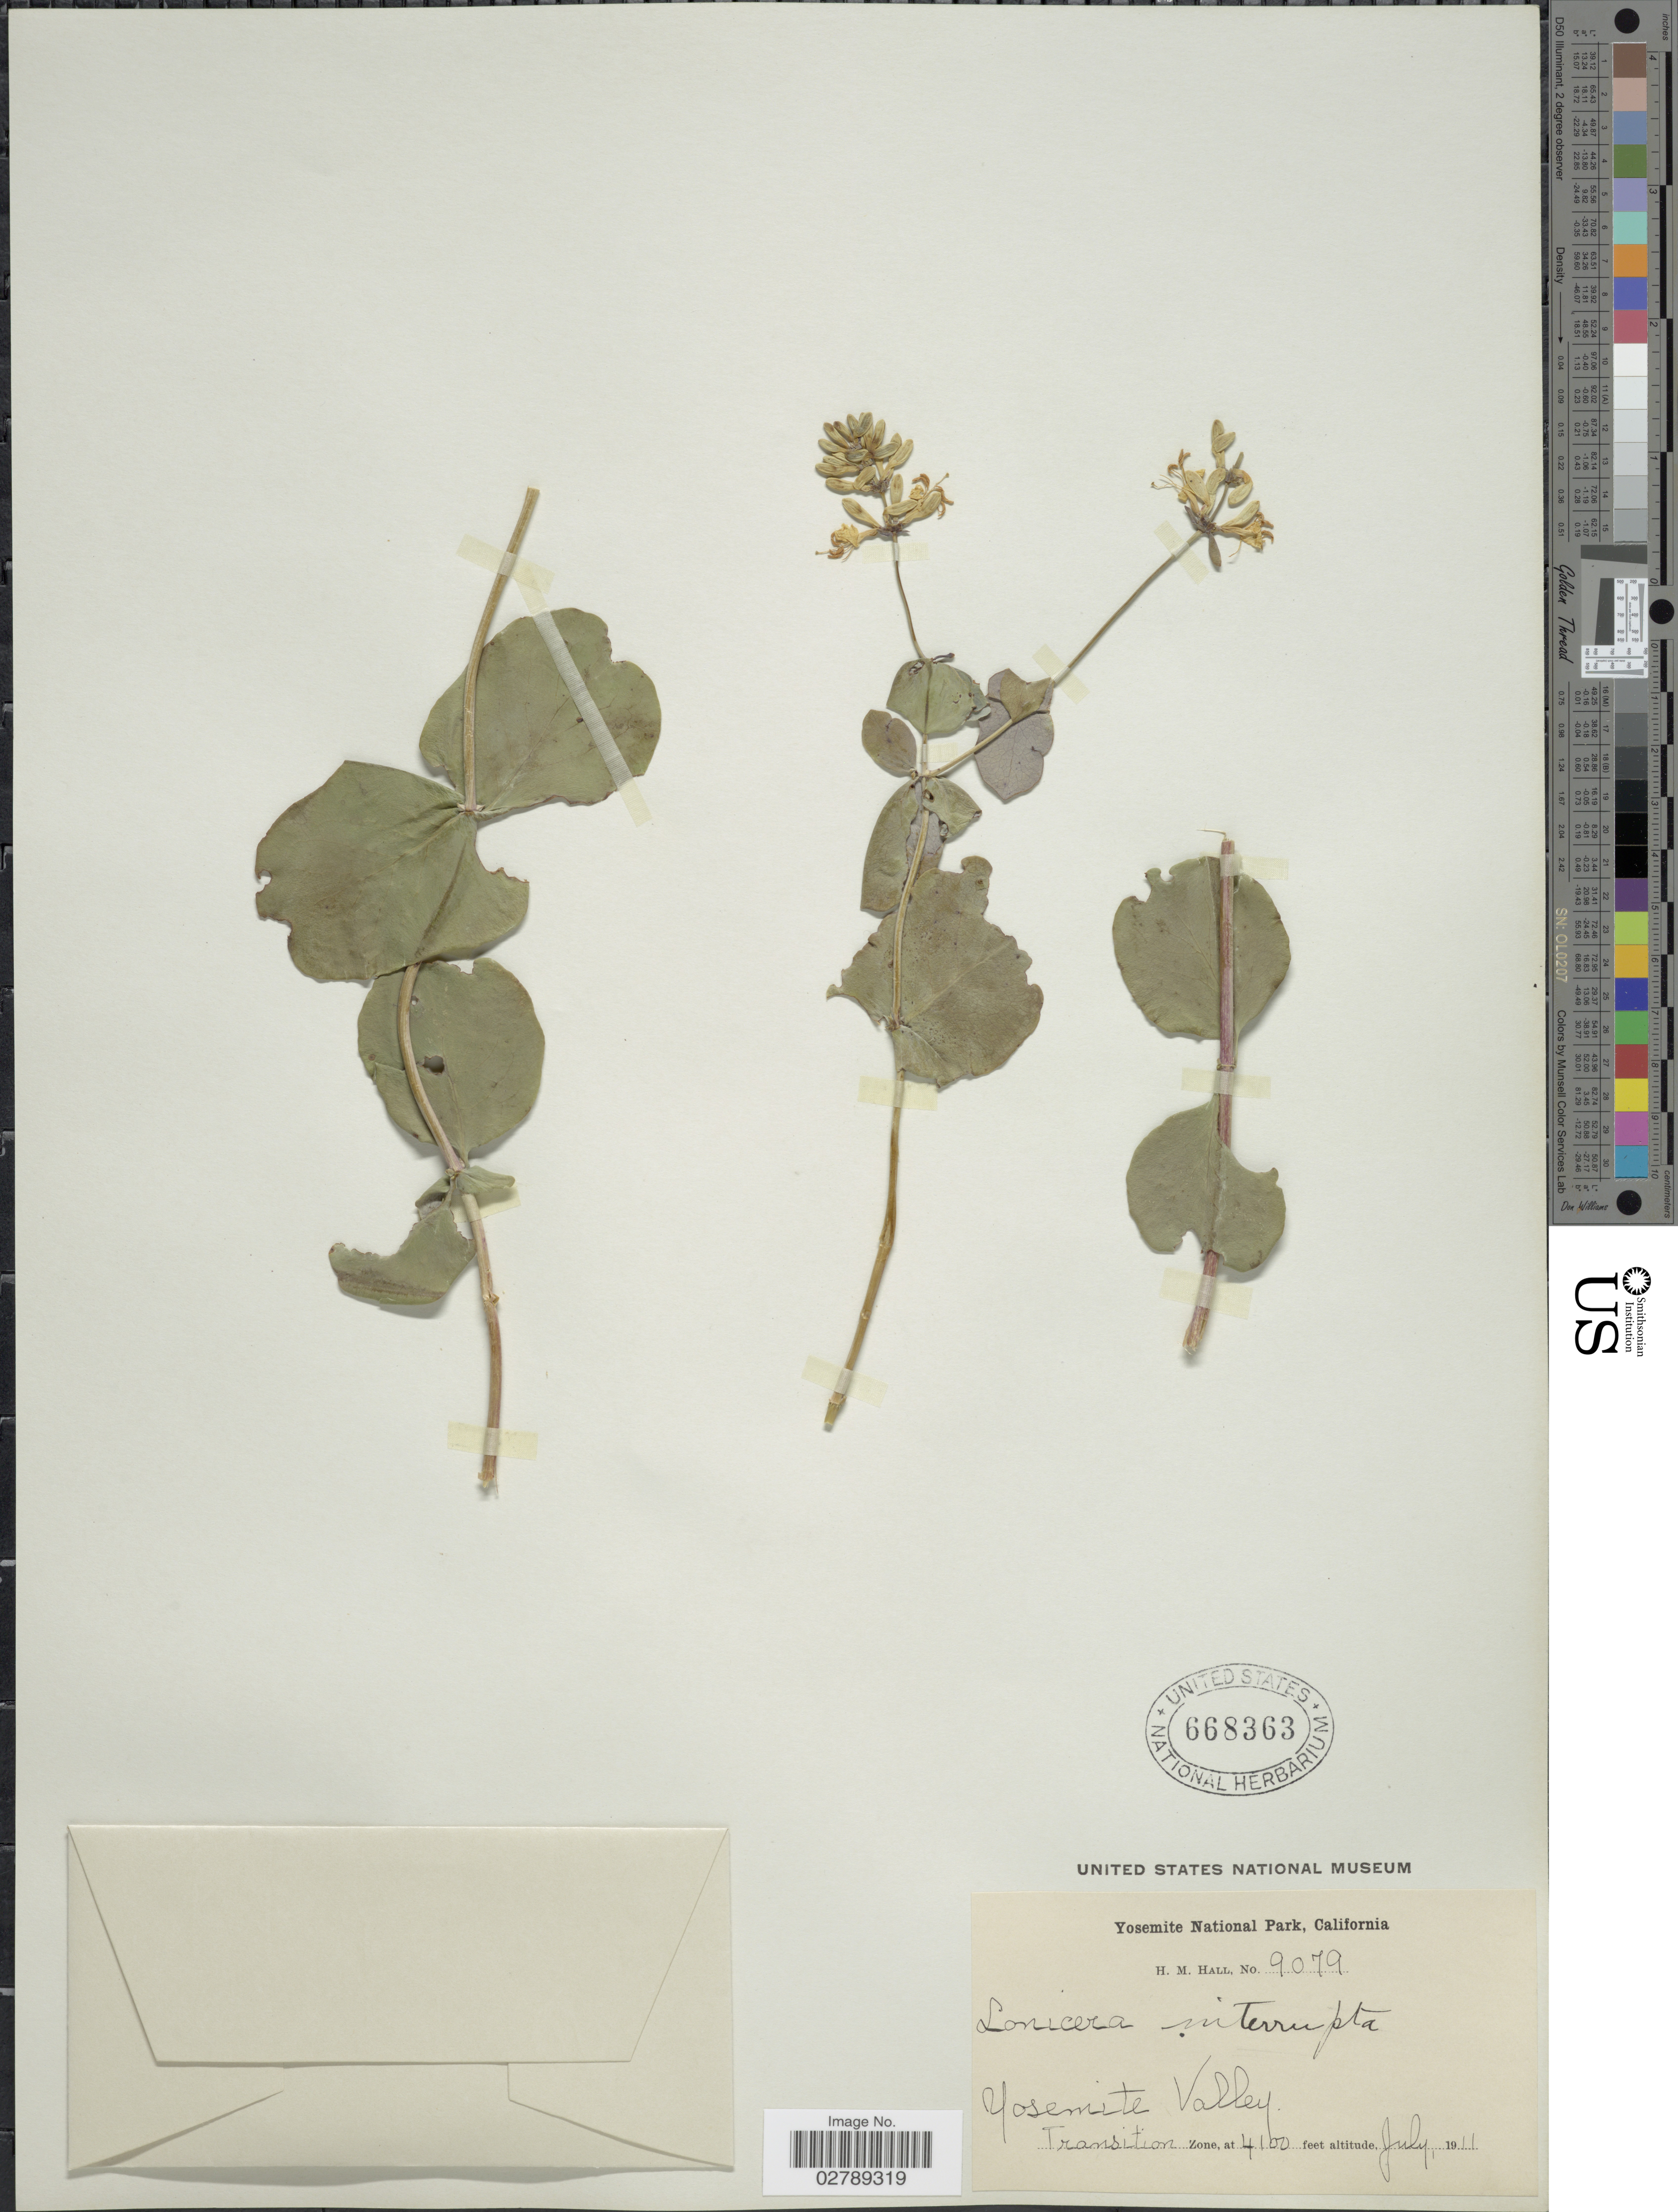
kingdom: Plantae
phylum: Tracheophyta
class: Magnoliopsida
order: Dipsacales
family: Caprifoliaceae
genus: Lonicera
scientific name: Lonicera interrupta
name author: Benth.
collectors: H. M. Hall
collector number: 9079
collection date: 1911-07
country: United States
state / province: California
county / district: Mariposa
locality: Yosemite National Park. Yosemite Valley. Transition Zone.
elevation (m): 1250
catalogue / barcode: US 668363